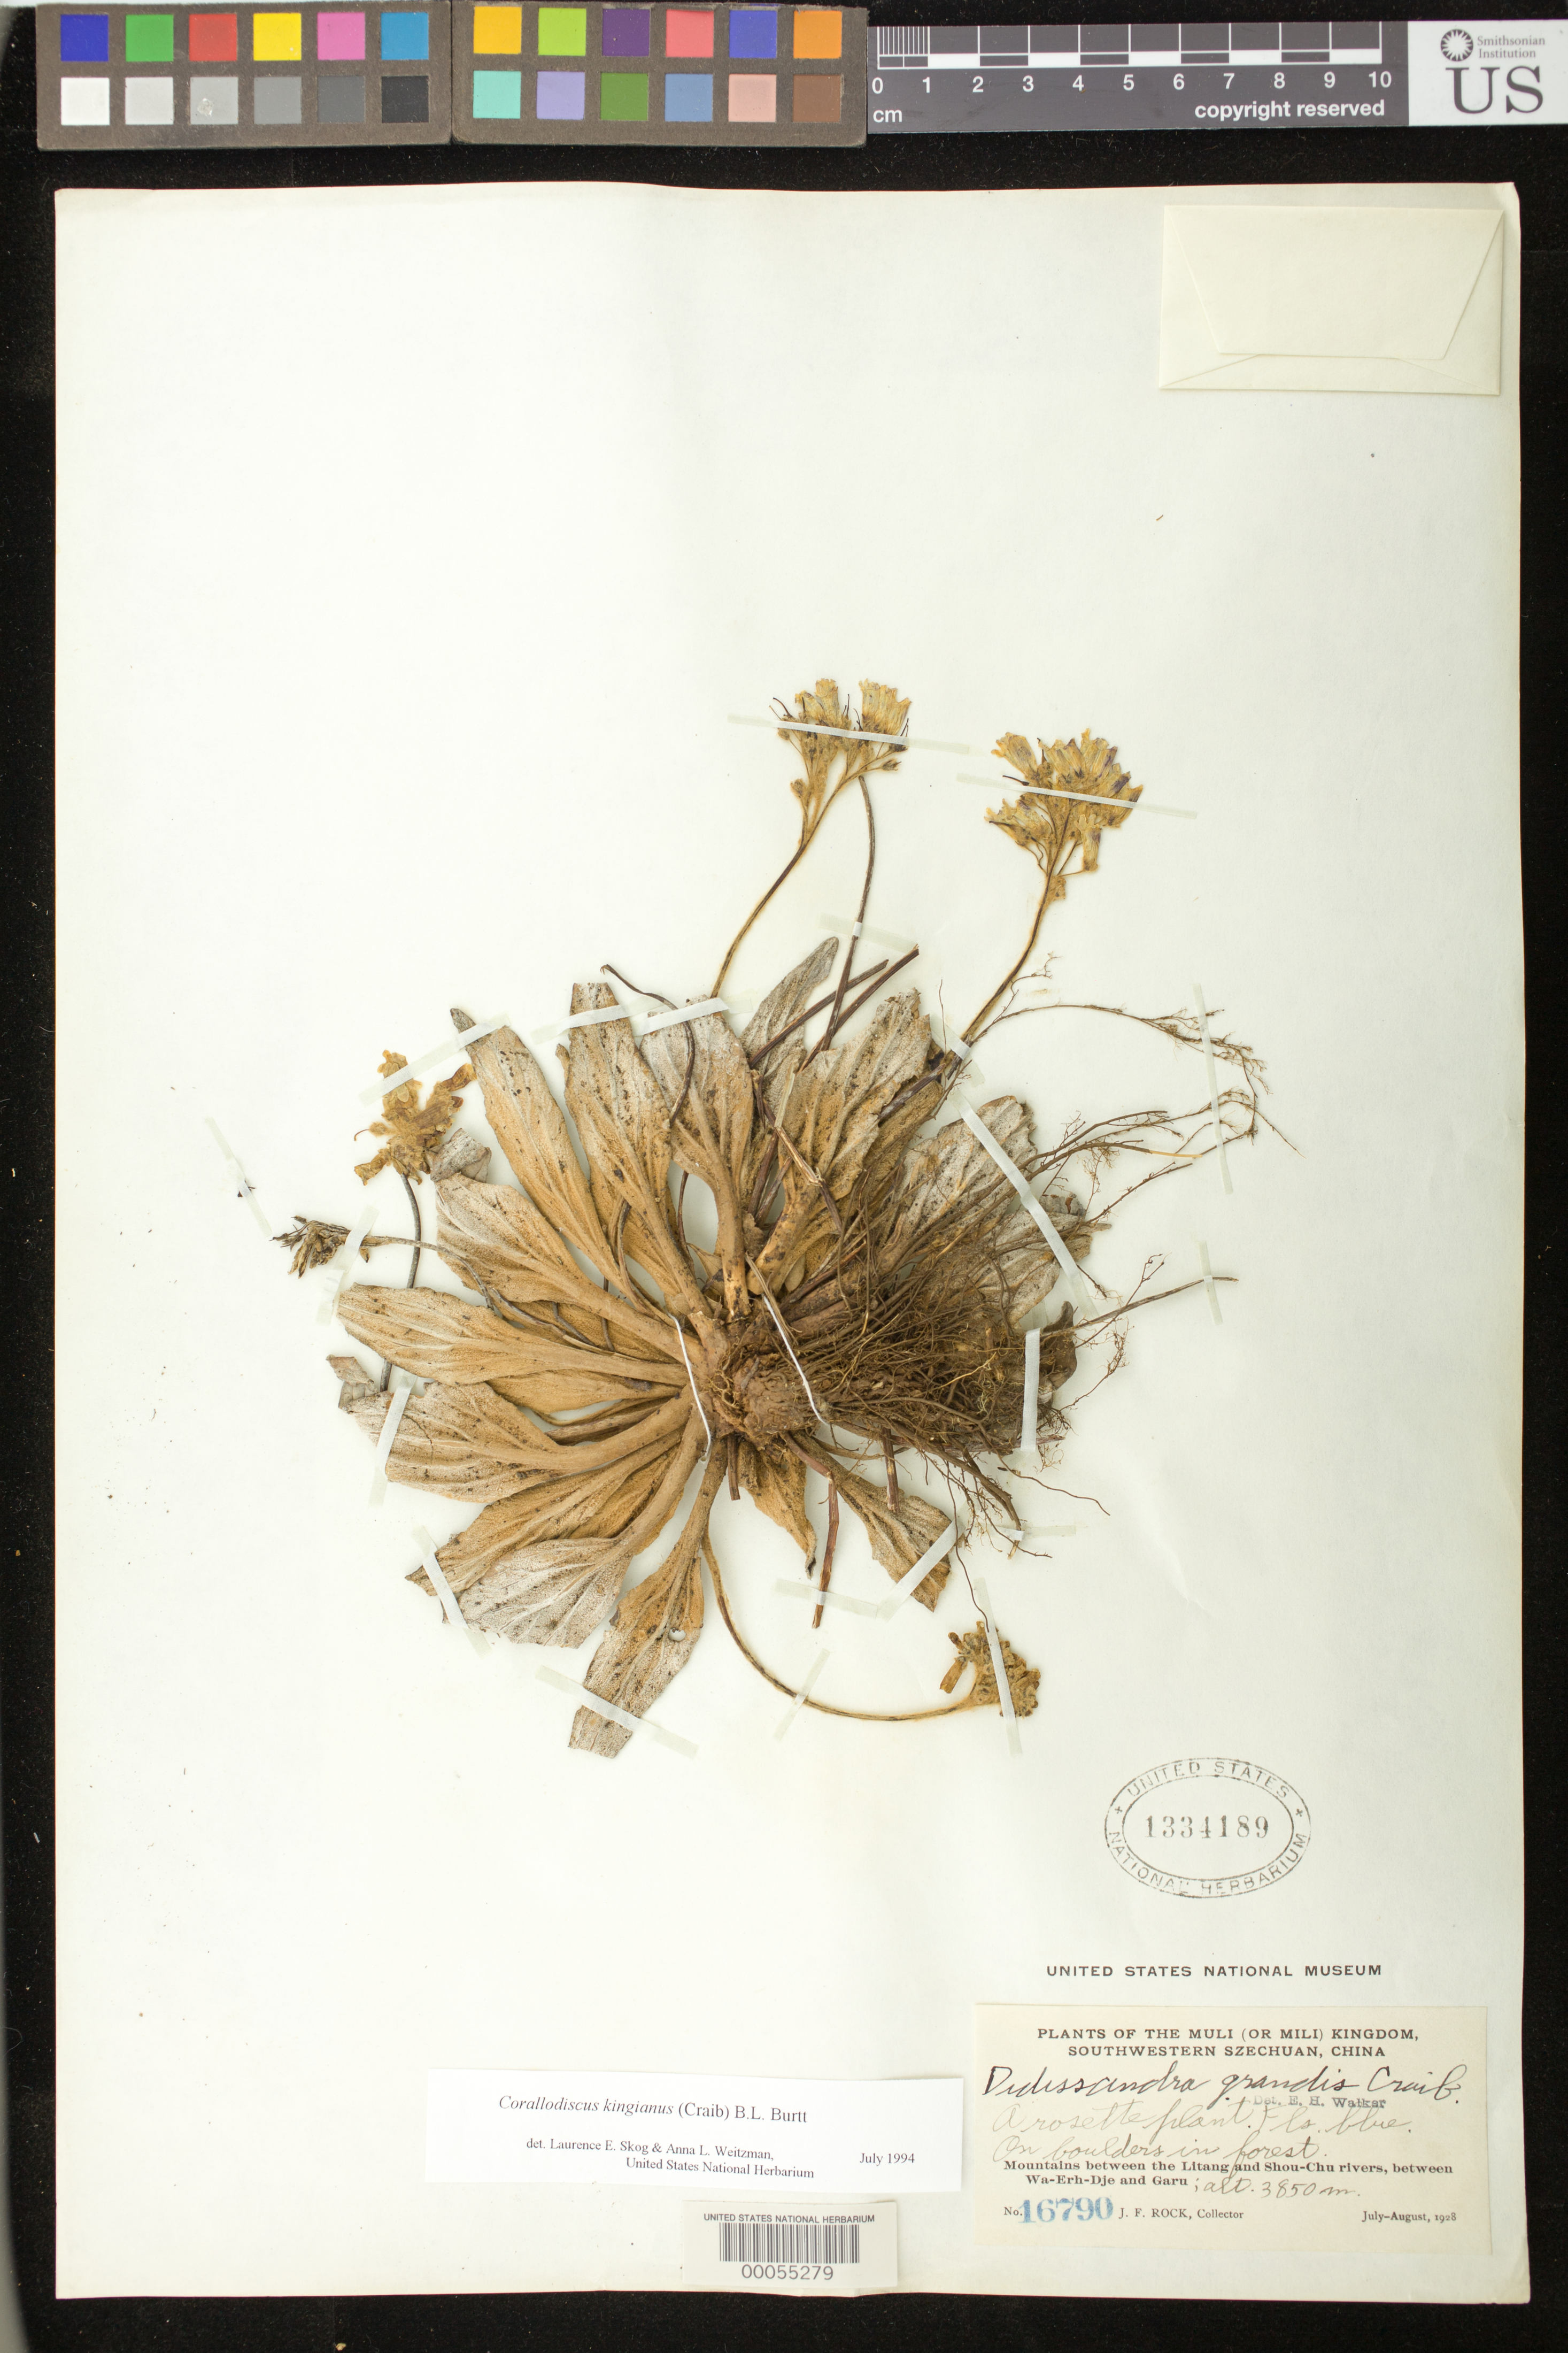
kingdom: Plantae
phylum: Tracheophyta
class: Magnoliopsida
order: Lamiales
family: Gesneriaceae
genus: Corallodiscus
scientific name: Corallodiscus kingianus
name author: (Craib) B.L. Burtt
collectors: J. F. Rock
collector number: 16790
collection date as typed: Jul-Aug 1928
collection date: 1928-07/1928-08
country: China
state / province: Sichuan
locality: Mountains between the litang and shou-chu rivers, between wa-erh-dje and garu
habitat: On boulders in forest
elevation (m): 3850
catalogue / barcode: US 1334189